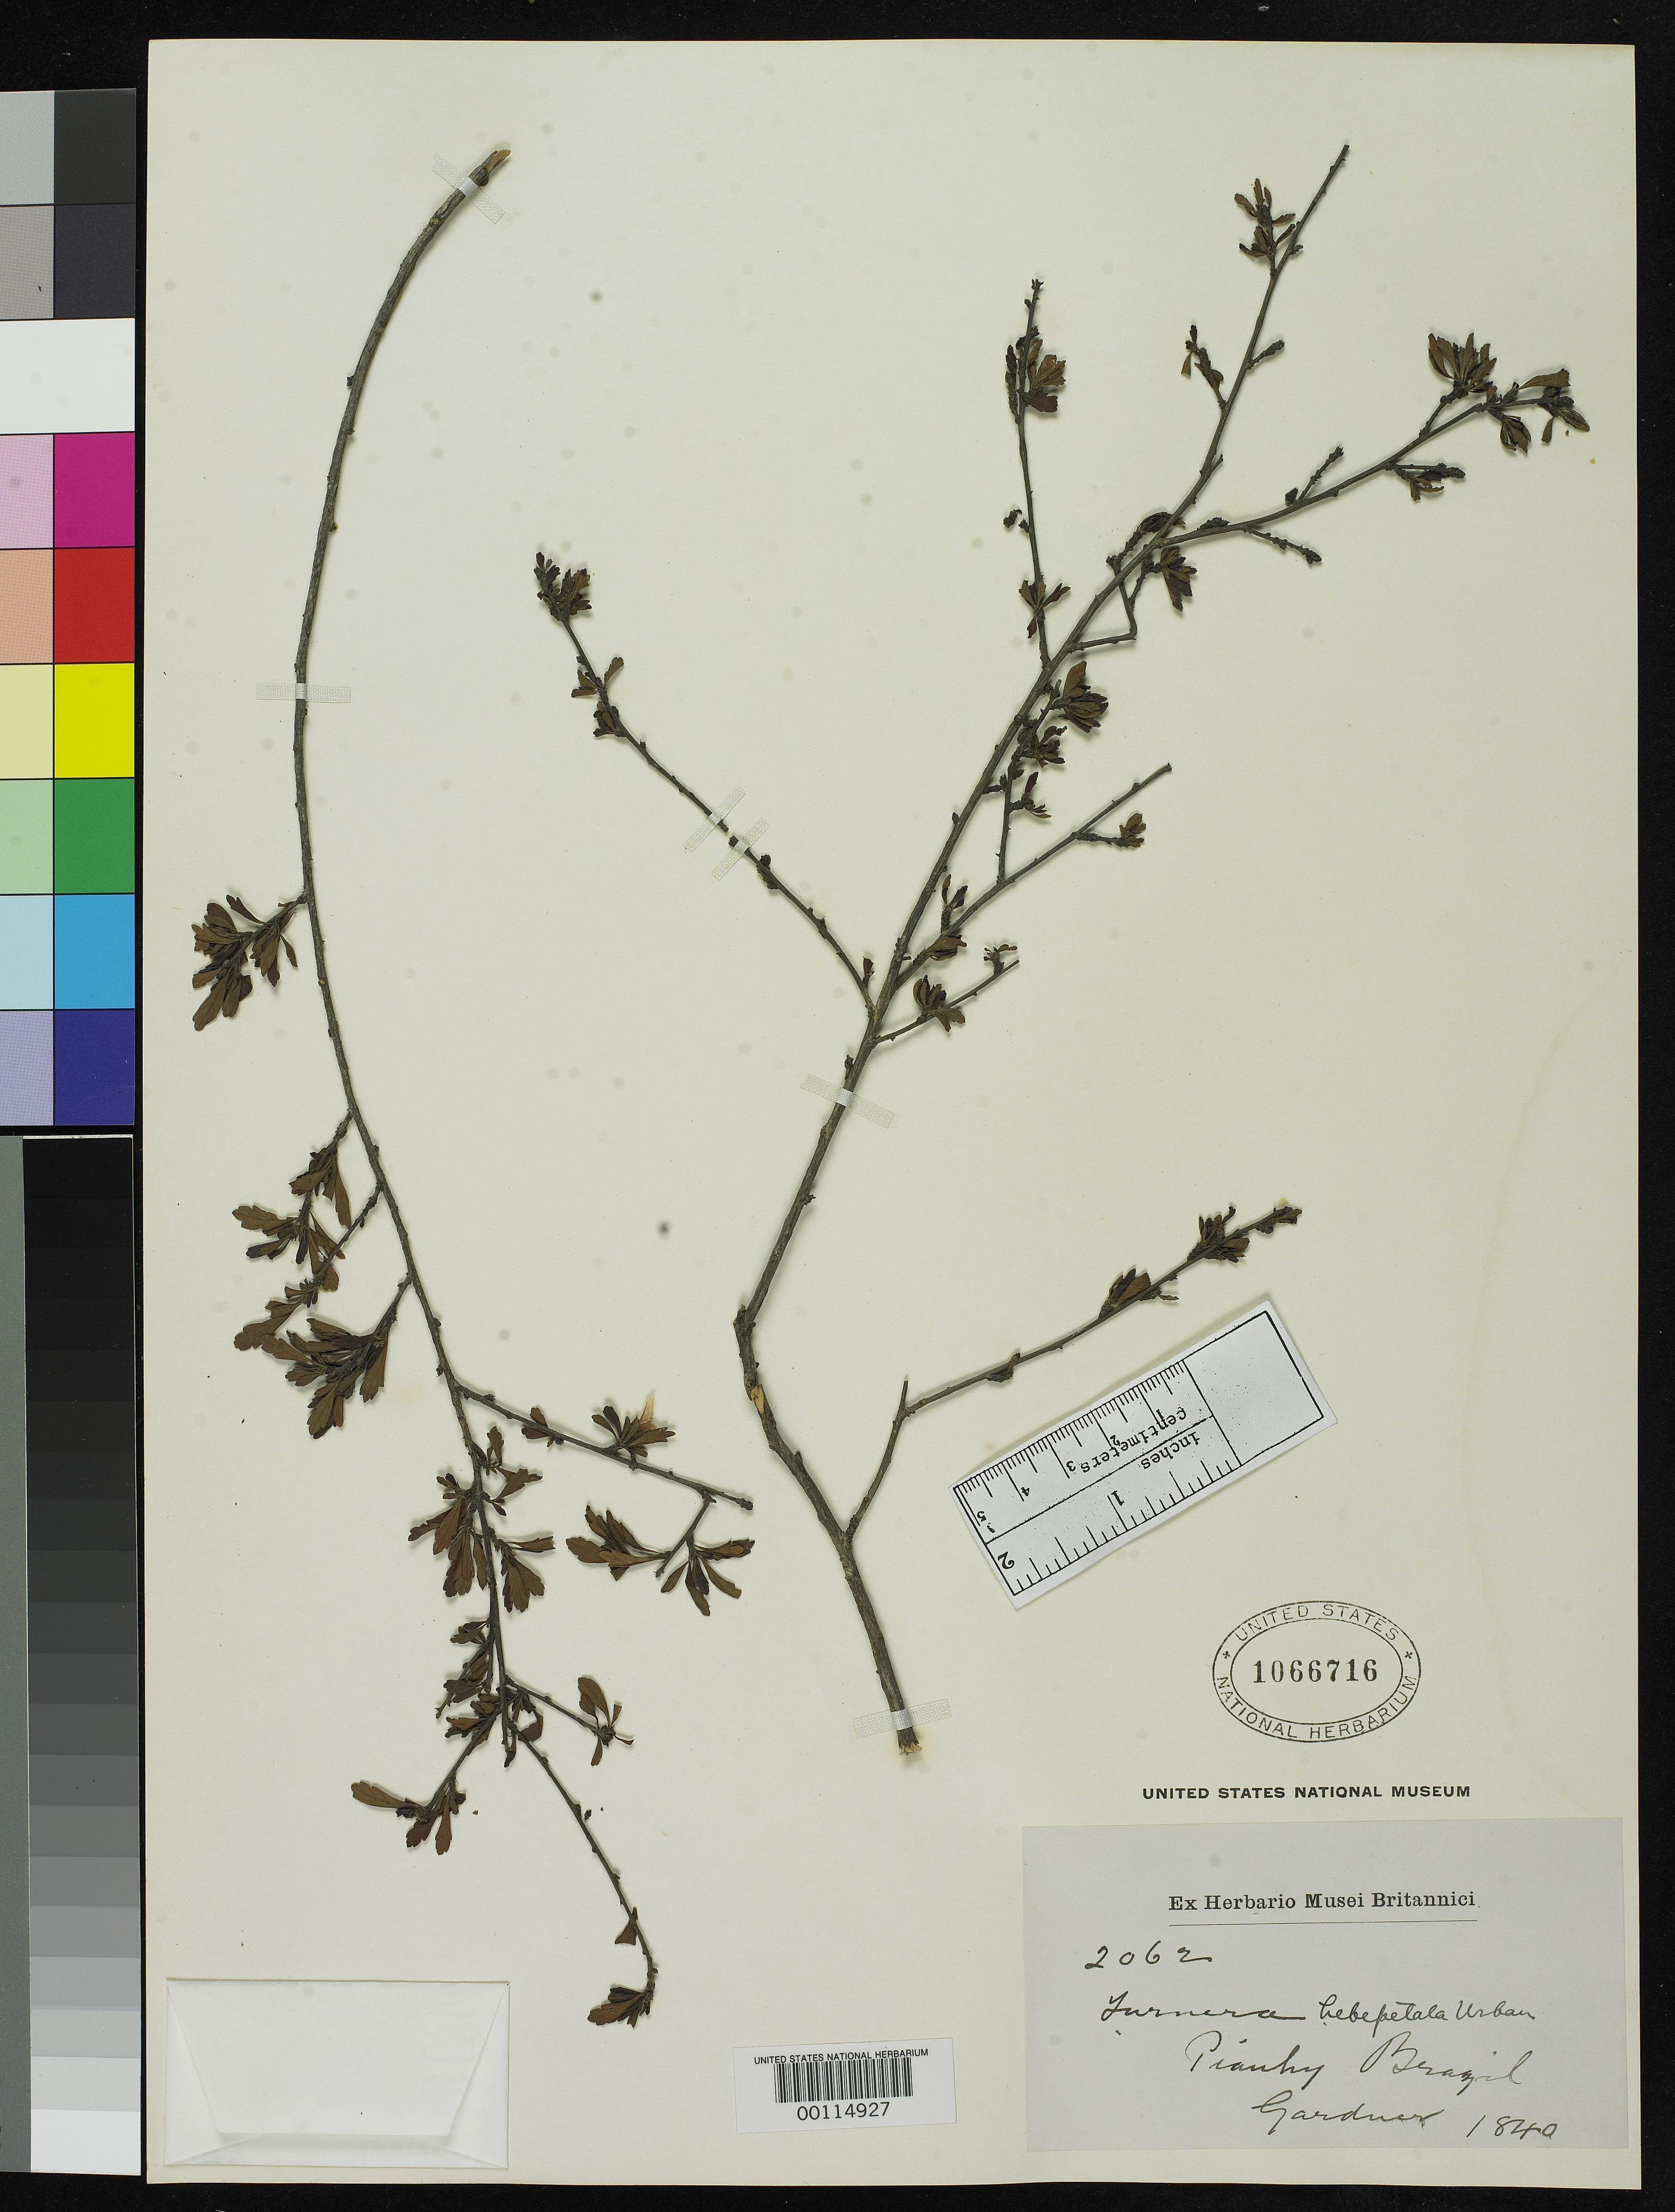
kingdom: Plantae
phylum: Tracheophyta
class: Magnoliopsida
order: Malpighiales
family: Turneraceae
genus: Turnera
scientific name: Turnera hebepetala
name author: Urb.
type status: Isosyntype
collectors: G. Gardner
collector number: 2062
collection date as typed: Apr 1840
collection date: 1840-04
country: Brazil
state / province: Piauí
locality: Near Oeiras.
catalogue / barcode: US 1066716